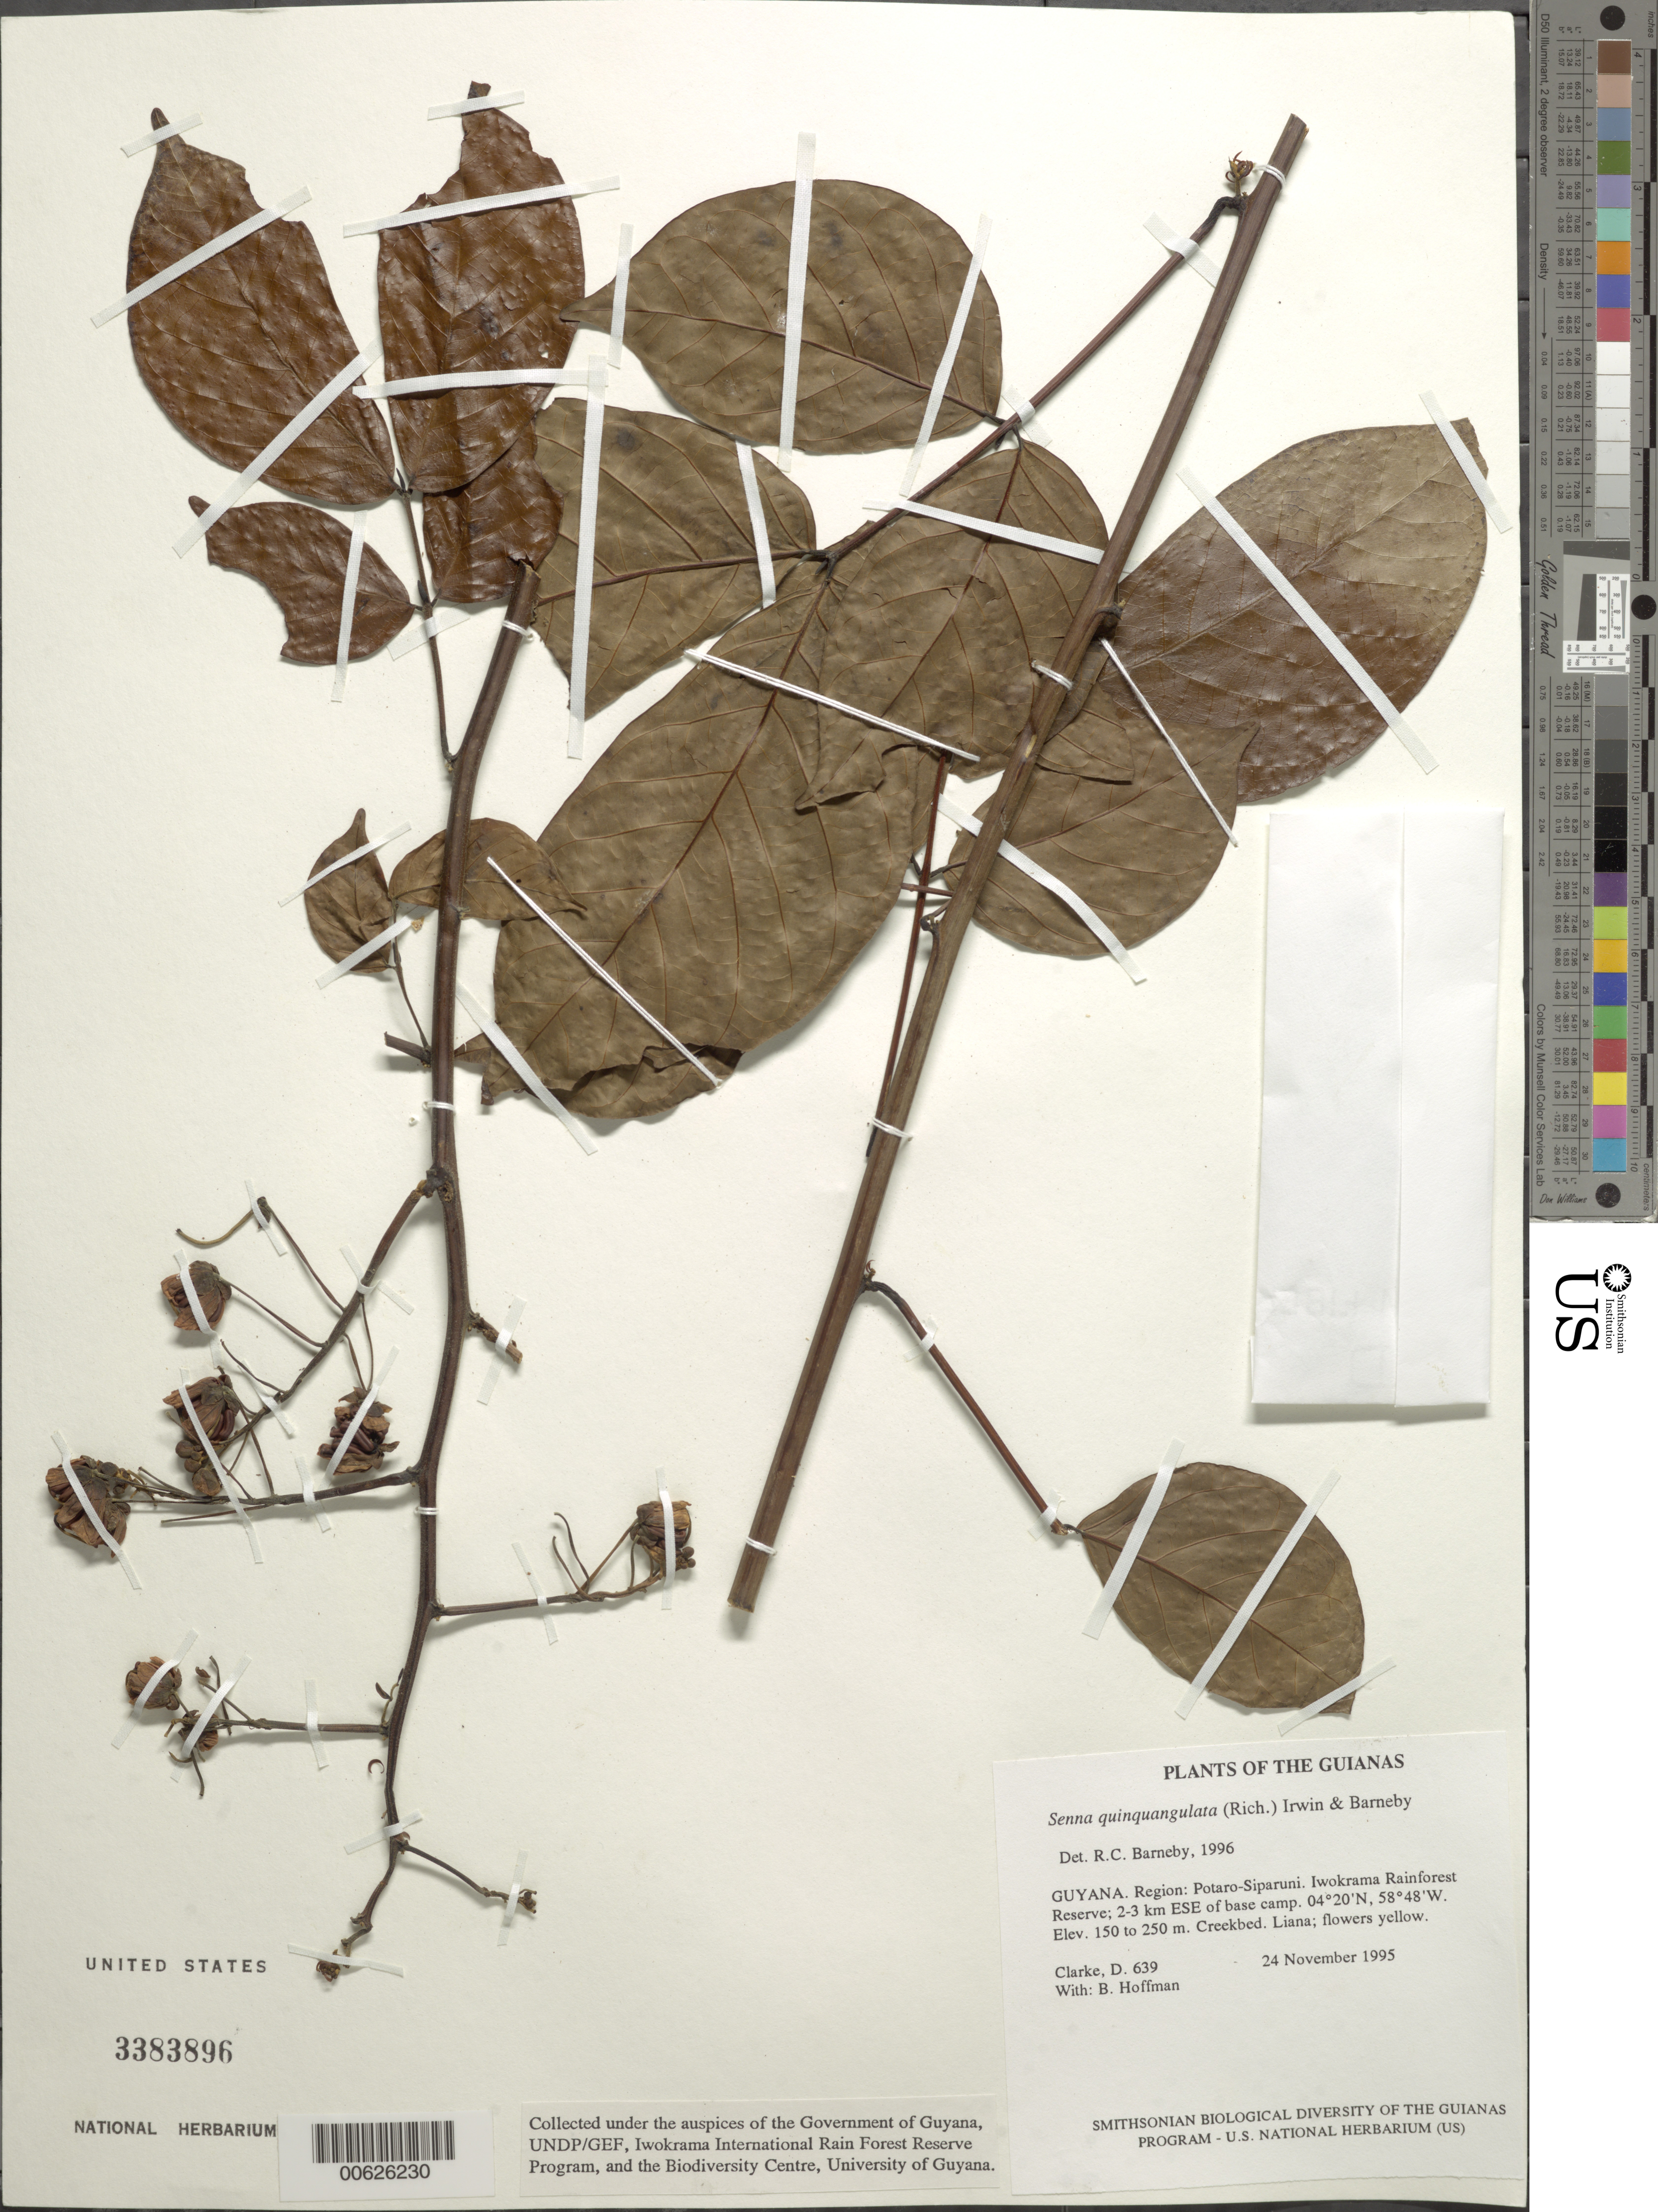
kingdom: Plantae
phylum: Tracheophyta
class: Magnoliopsida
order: Fabales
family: Fabaceae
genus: Senna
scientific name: Senna quinquangulata var. quinquangulata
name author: H.S. Irwin & Barneby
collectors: H. D. Clarke & B. Hoffman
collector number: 639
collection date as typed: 24 November 1995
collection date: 1995-11-24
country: Guyana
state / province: Potaro-Siparuni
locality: Iwokrama Rainforest Reserve; 2-3 km ESE of base camp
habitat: Creekbed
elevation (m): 150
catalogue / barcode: US 3383896